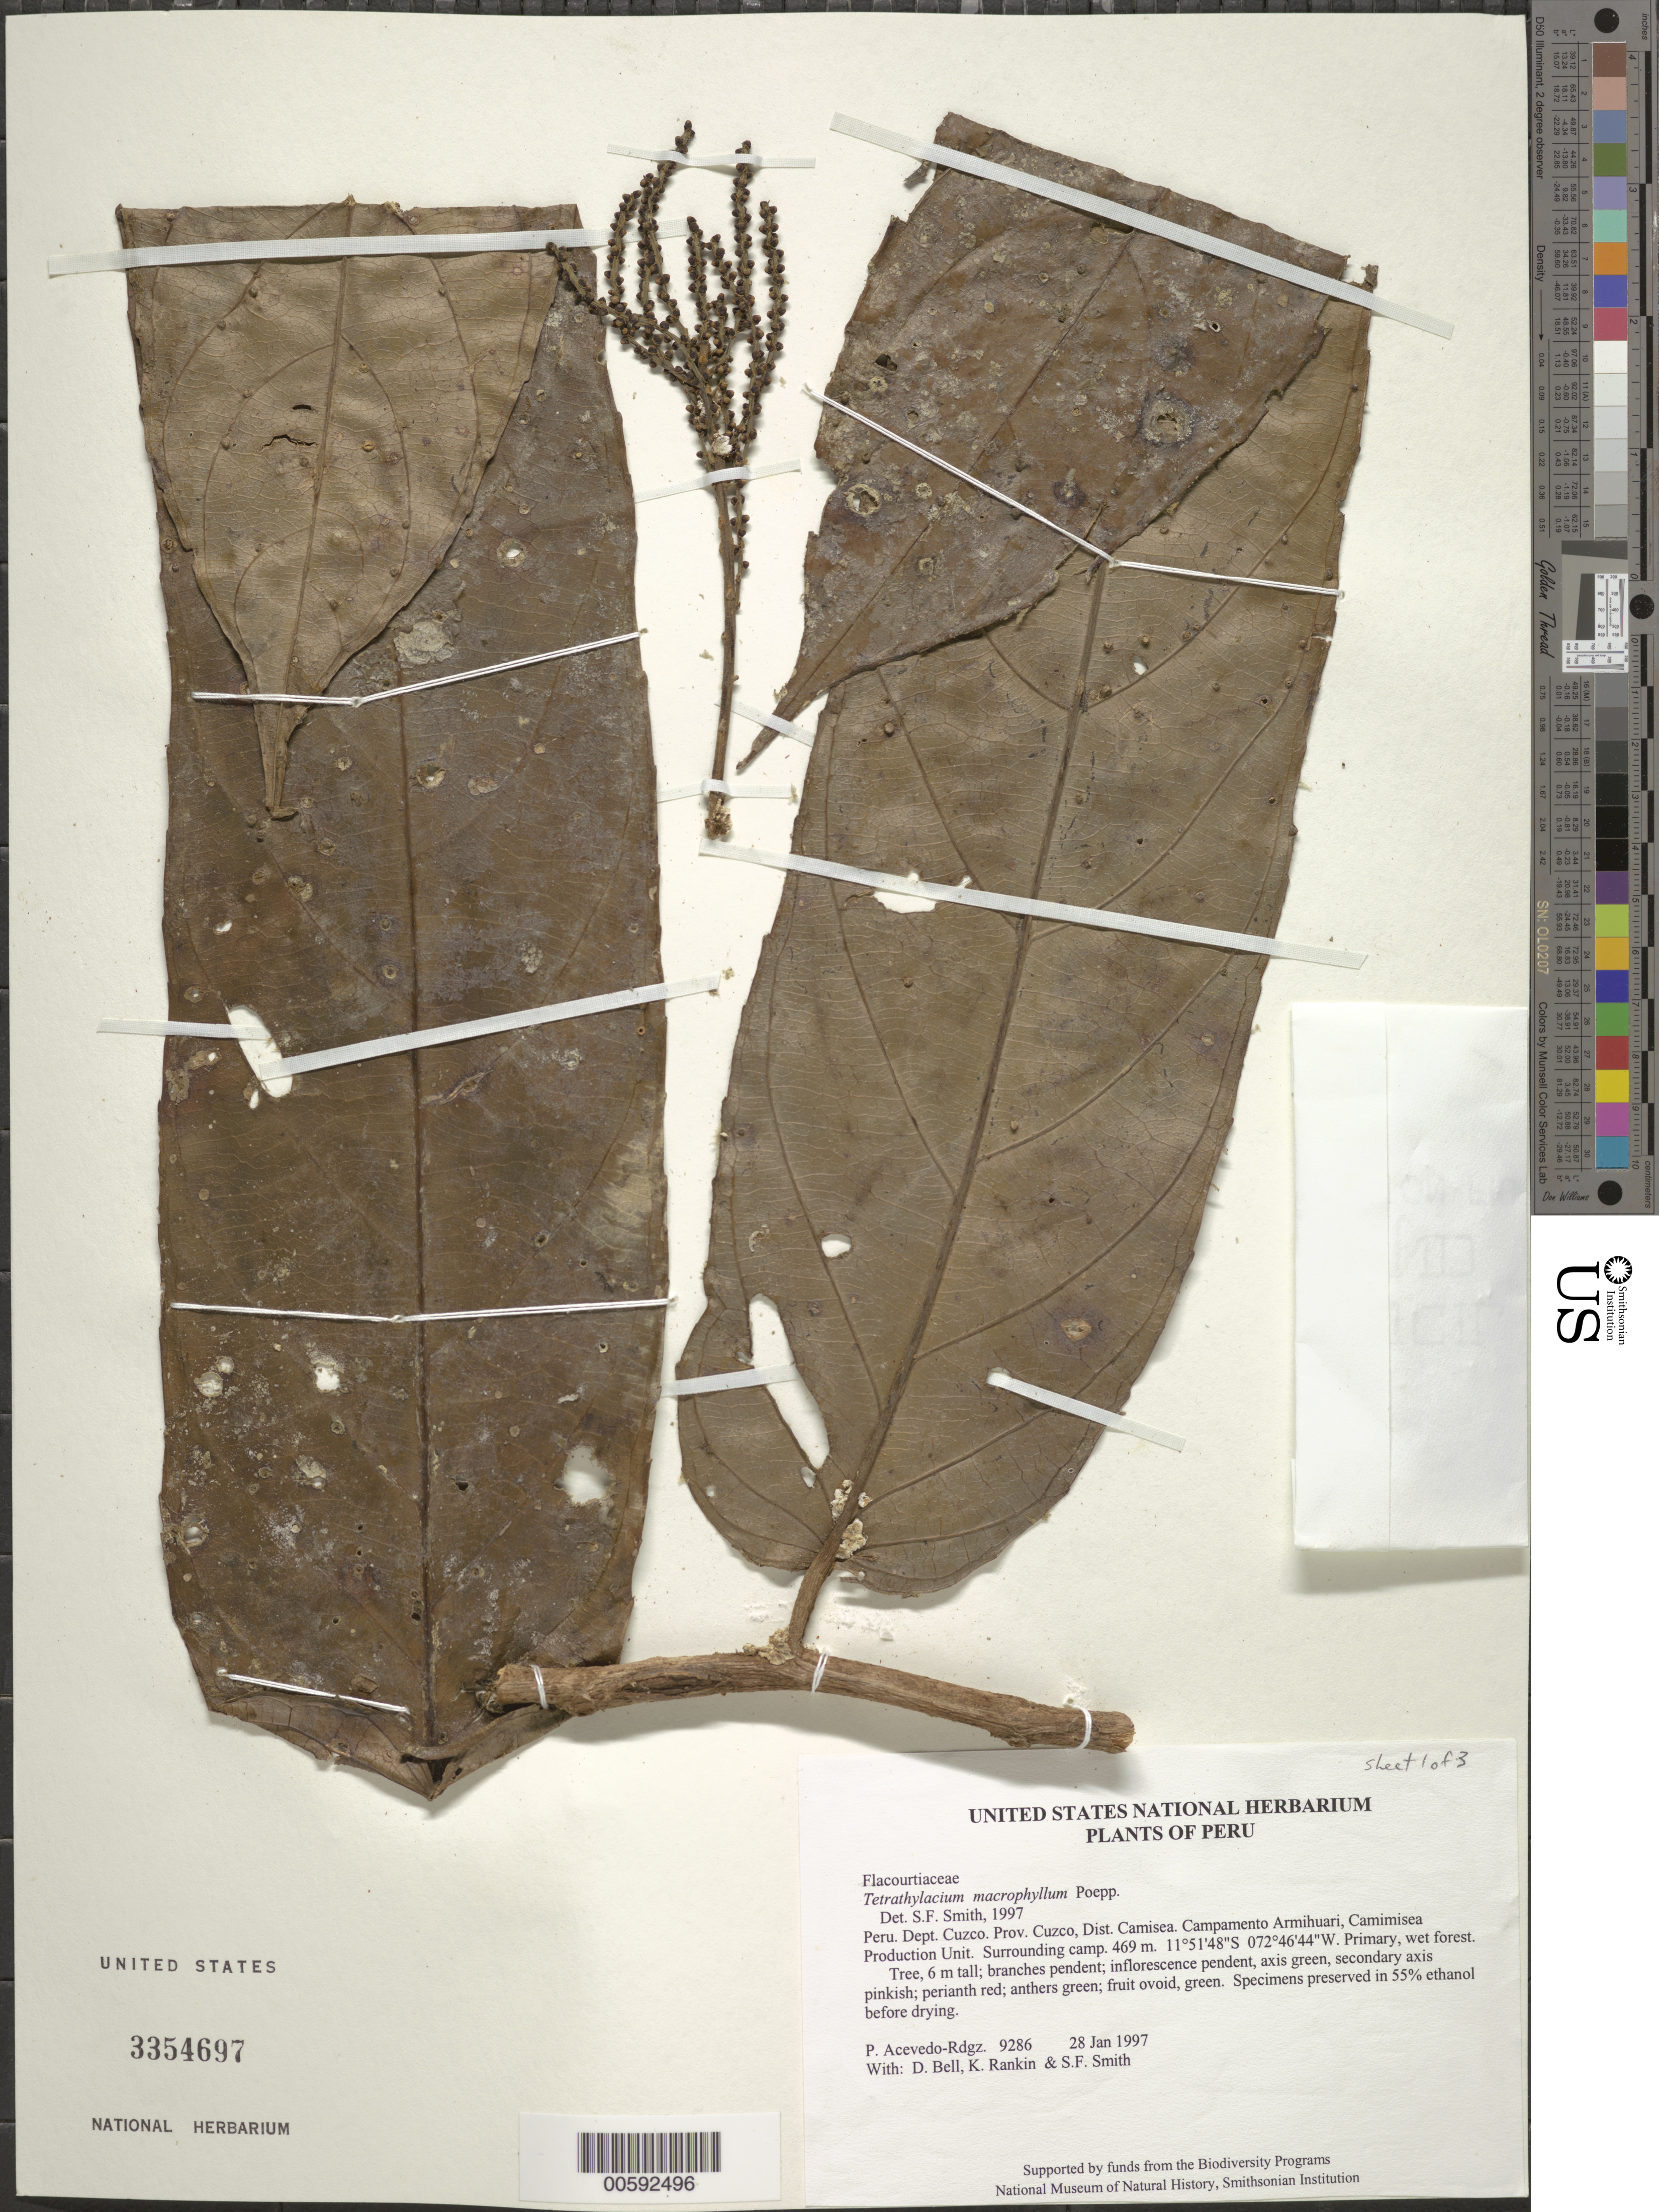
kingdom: Plantae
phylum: Tracheophyta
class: Magnoliopsida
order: Malpighiales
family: Salicaceae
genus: Tetrathylacium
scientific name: Tetrathylacium macrophyllum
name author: Poepp.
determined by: Smith, Stephen F., (US), NMNH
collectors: P. Acevedo-Rodr., D. A. Bell, K. B. Rankin & S.F. Smith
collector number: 9286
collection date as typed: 28 Jan 1997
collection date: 1997-01-28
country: Peru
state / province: Cusco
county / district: Cusco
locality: Districto Camisea, Campamento Armihuari, Camimisea Production Unit. Surrounding camp.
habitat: Primary, wet forest.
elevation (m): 469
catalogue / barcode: US 3354697